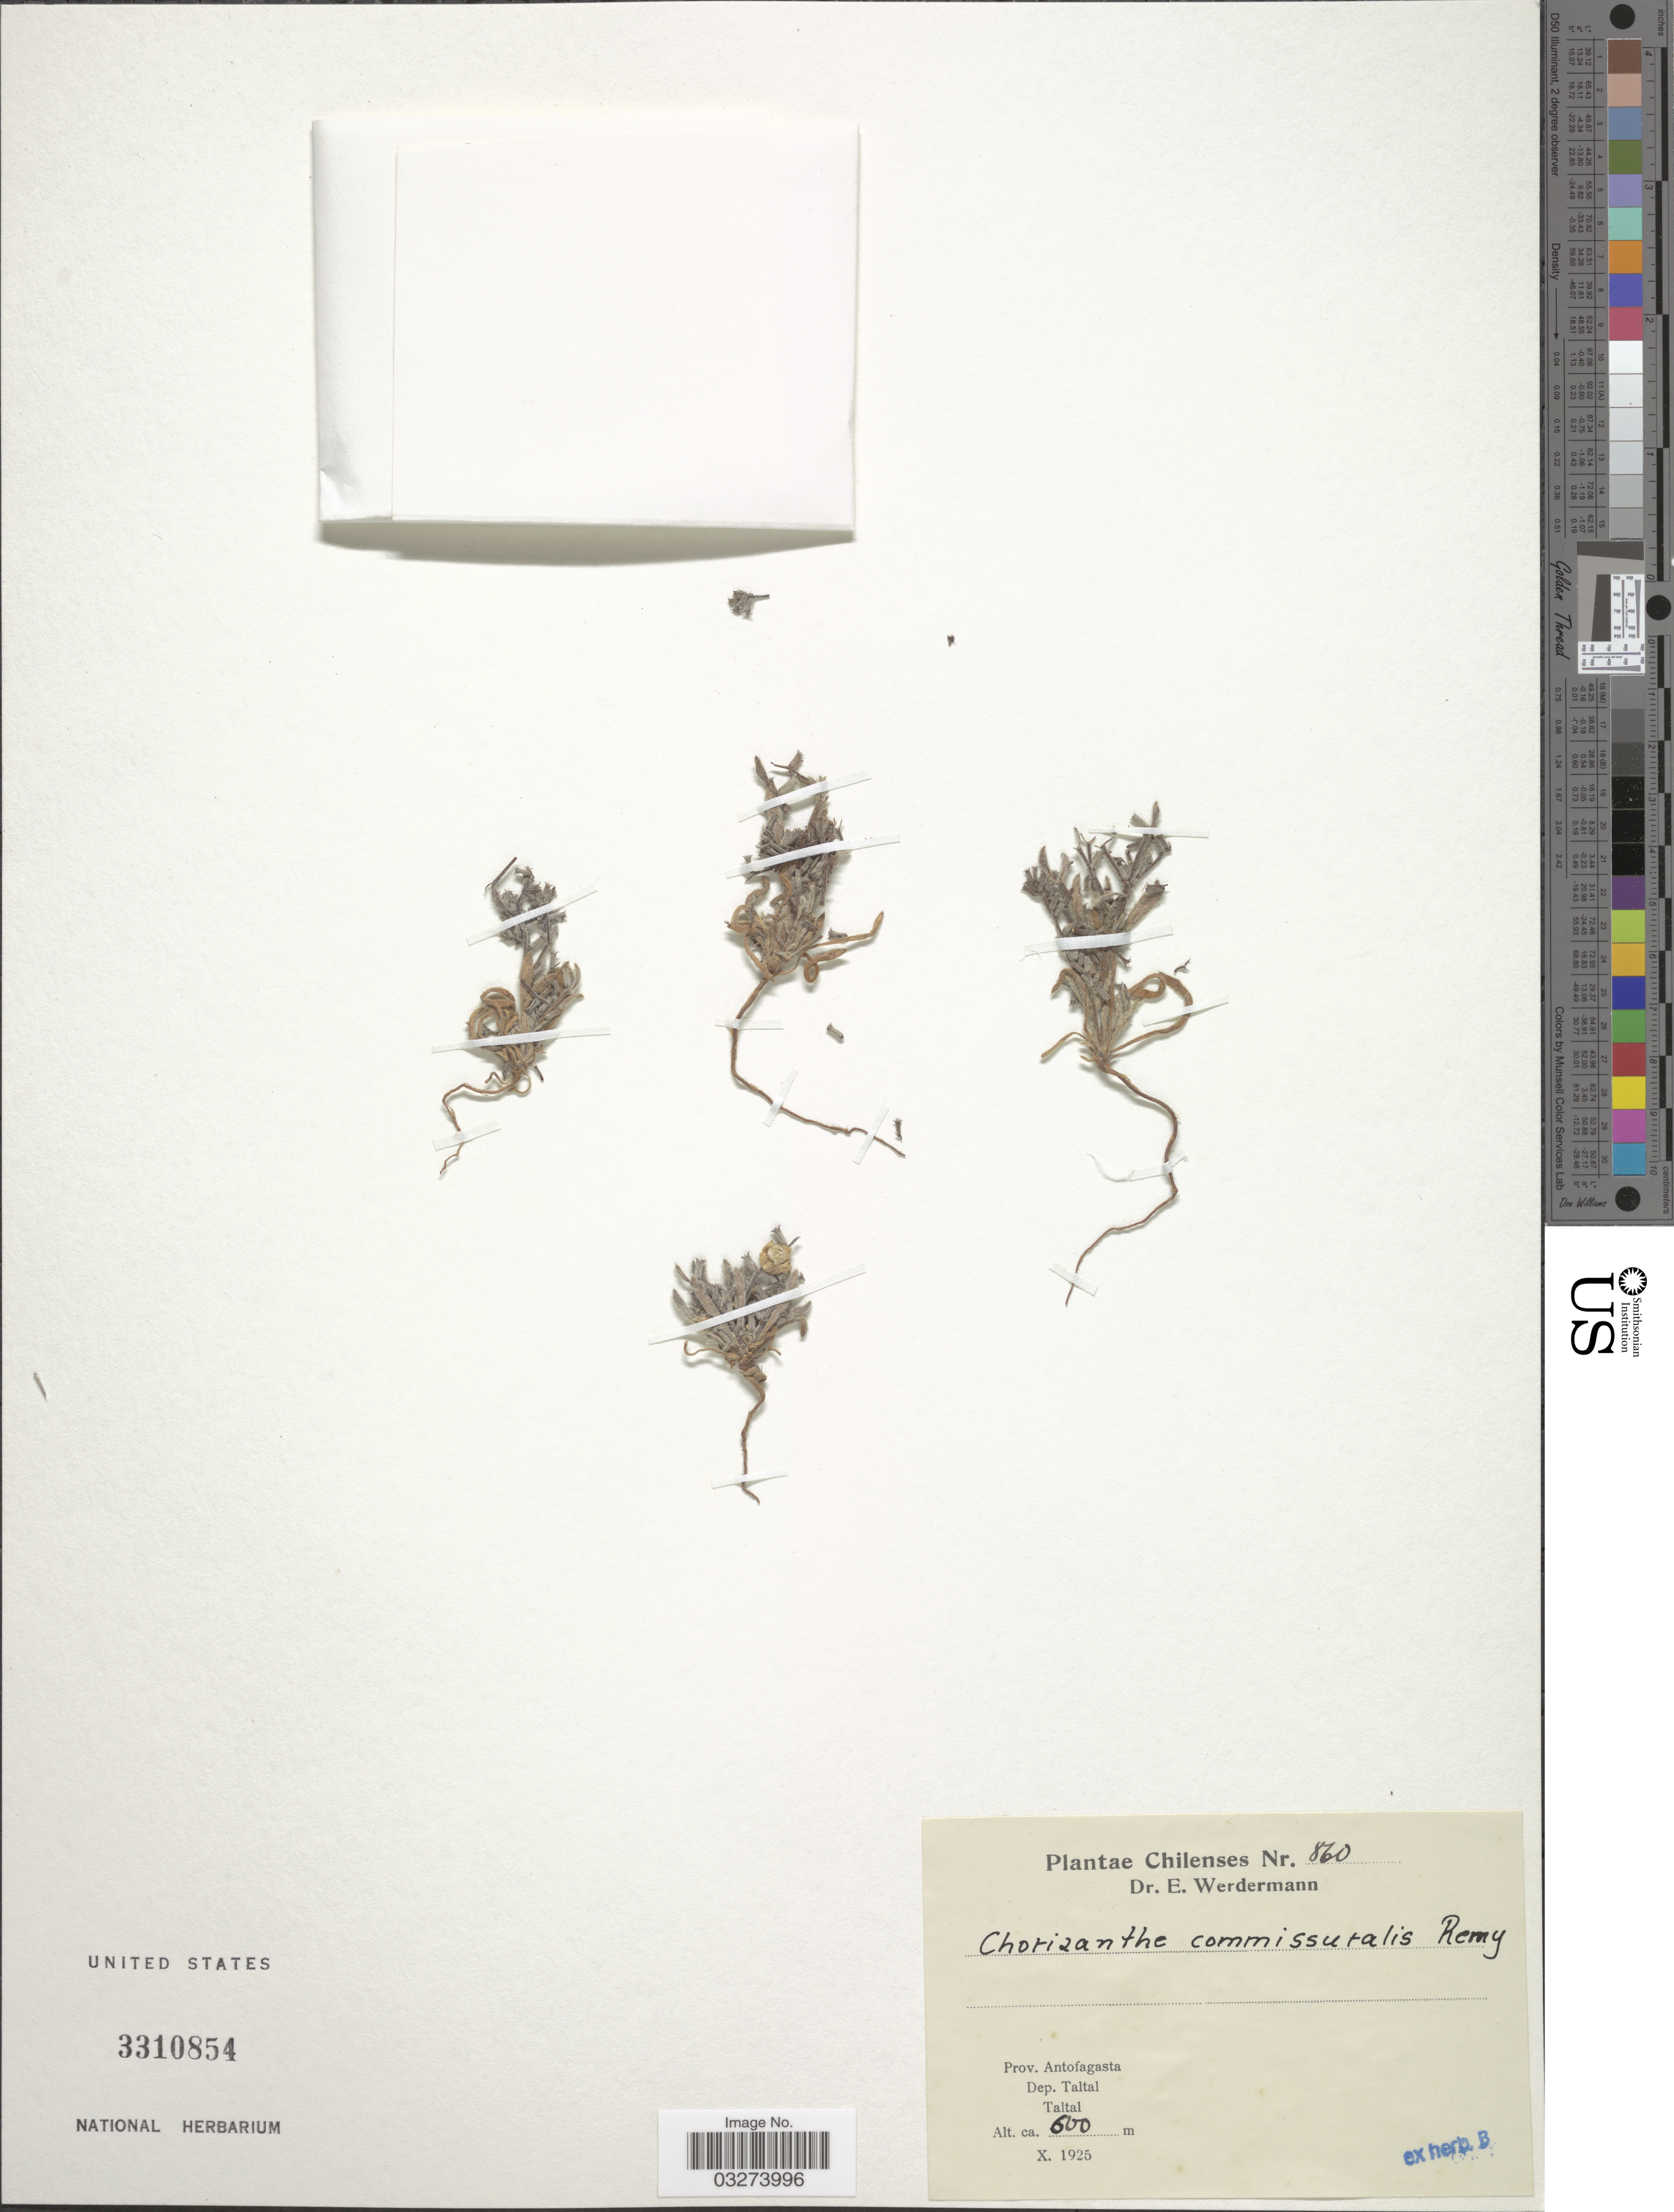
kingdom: Plantae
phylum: Tracheophyta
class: Magnoliopsida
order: Caryophyllales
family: Polygonaceae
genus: Chorizanthe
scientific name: Chorizanthe commisuralis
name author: J. Rémy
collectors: E. Werdermann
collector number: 860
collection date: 1925-10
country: Chile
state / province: Antofagasta (II)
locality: Dep. Taltal, Taltal.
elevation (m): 600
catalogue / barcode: US 3310854